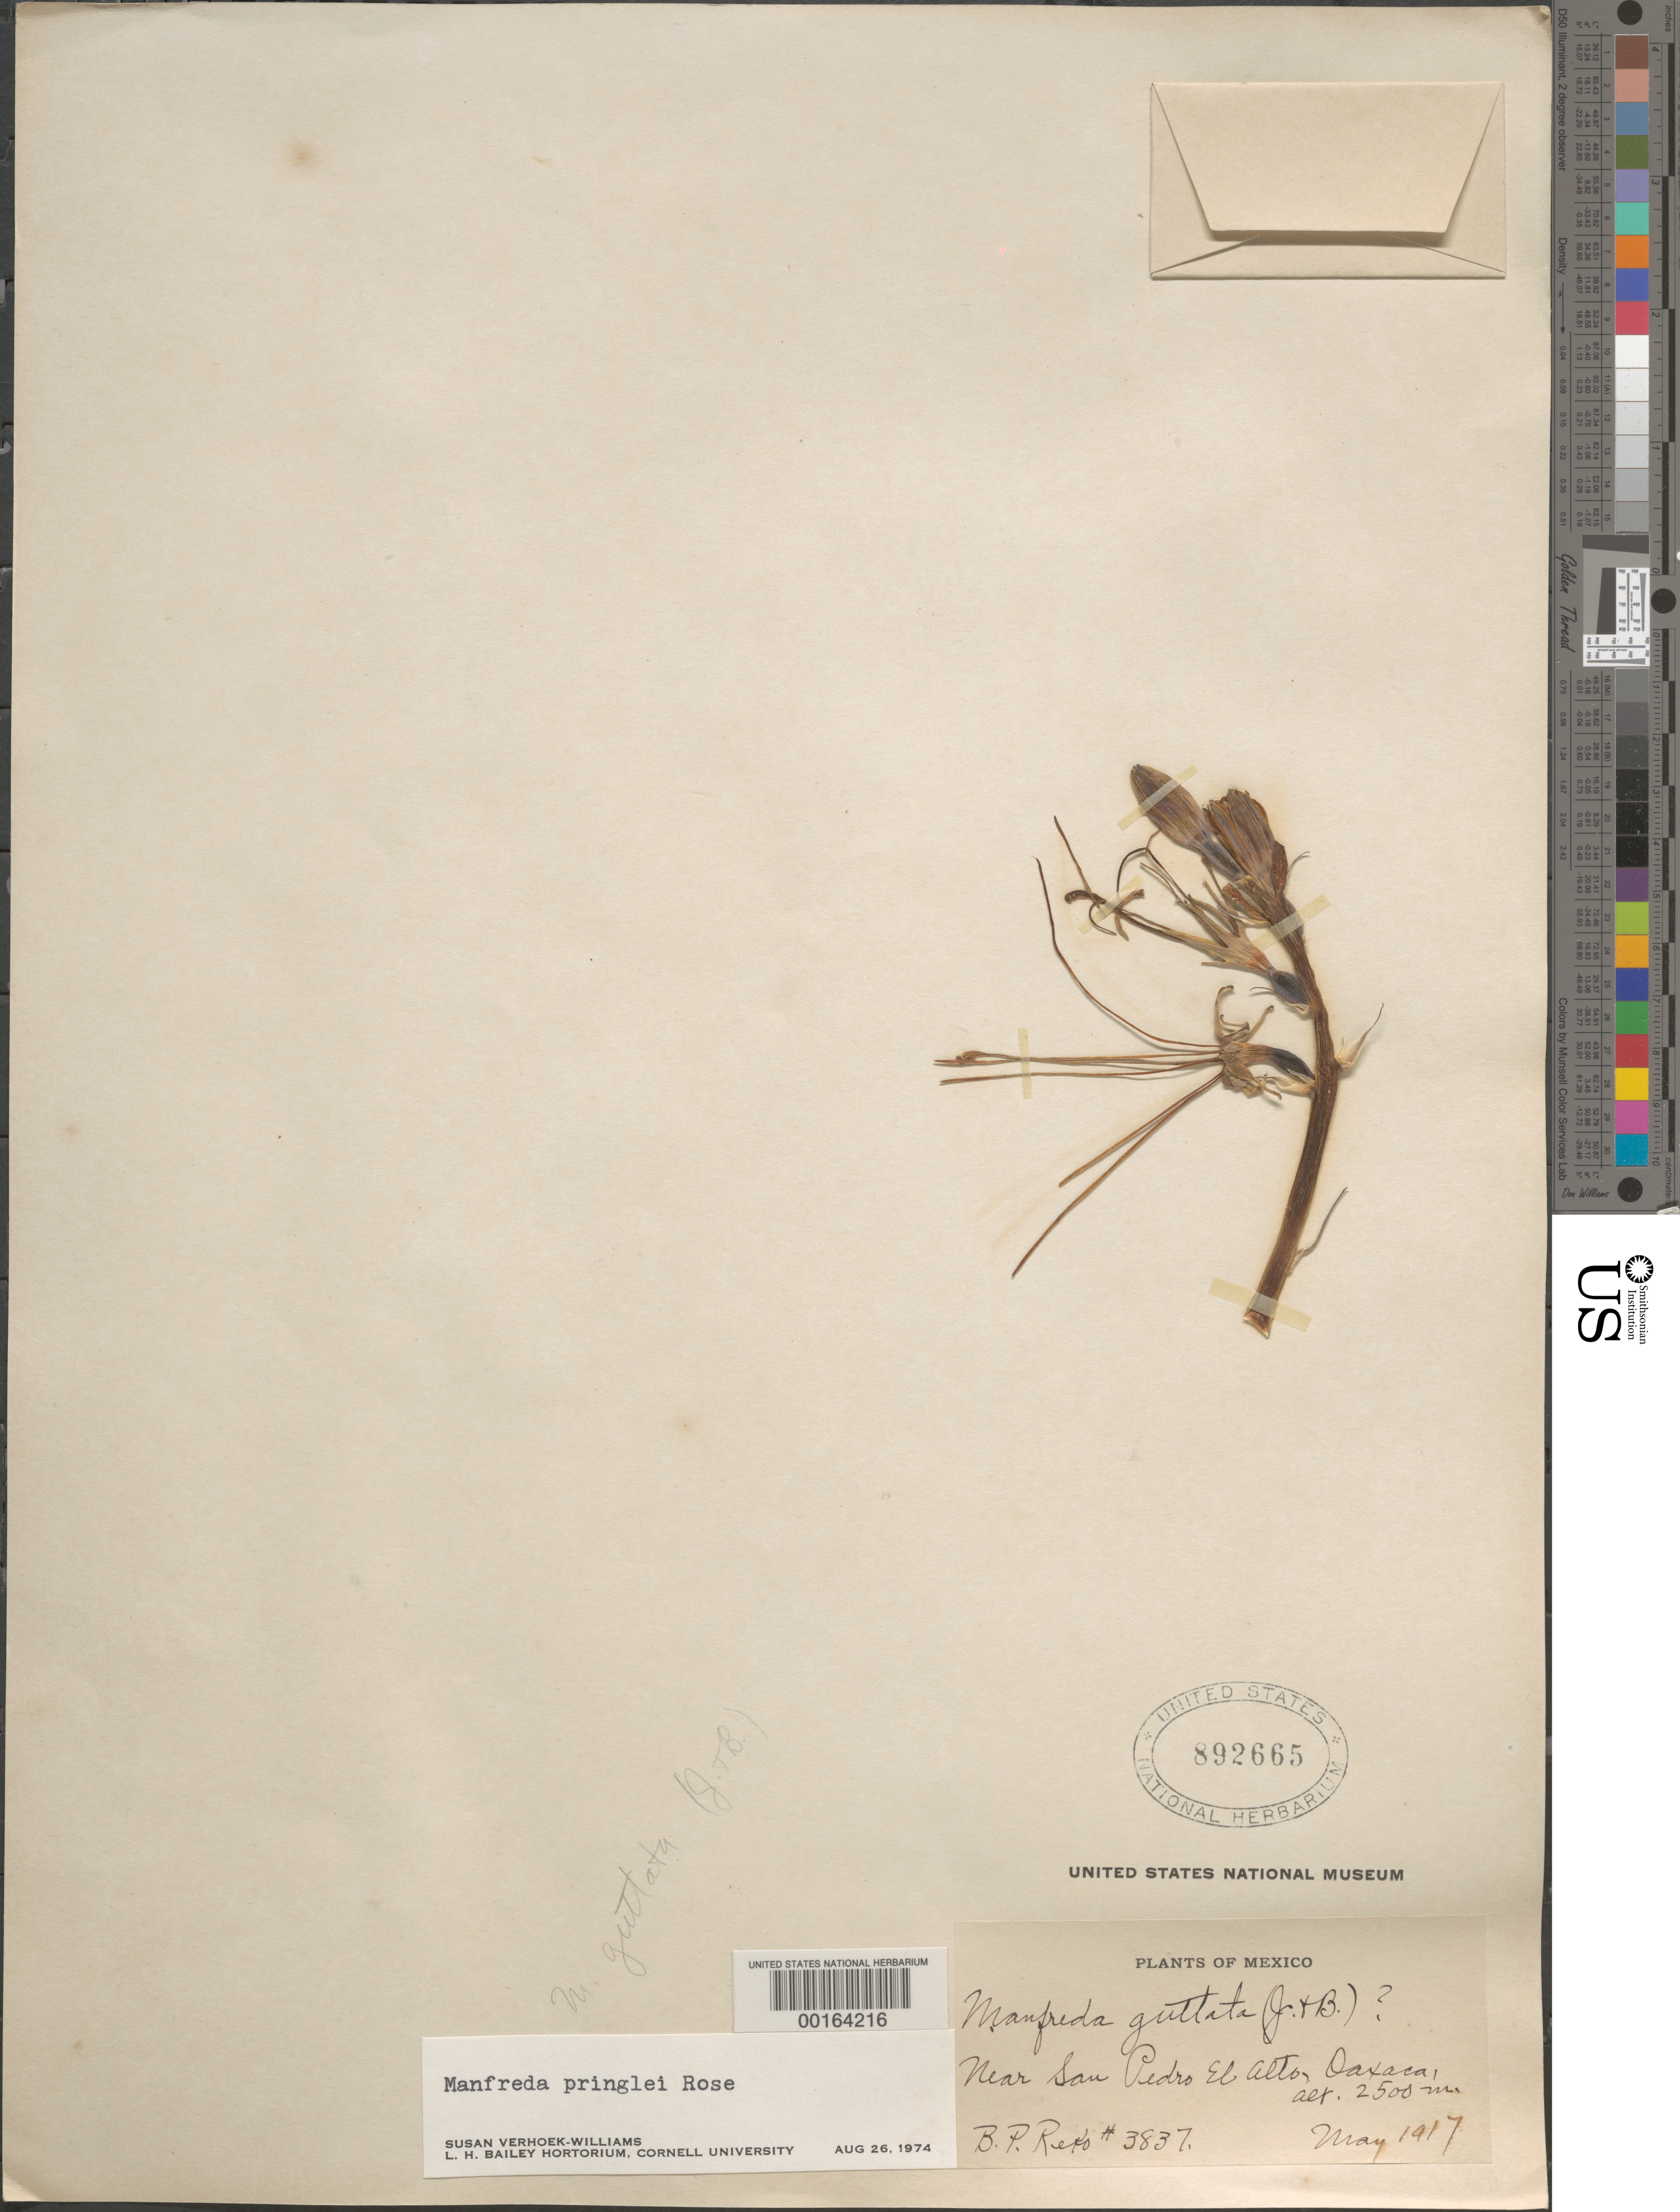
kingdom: Plantae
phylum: Tracheophyta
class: Liliopsida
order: Asparagales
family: Asparagaceae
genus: Manfreda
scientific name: Manfreda pringlei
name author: Rose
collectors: B. P. Reko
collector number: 3837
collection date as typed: May 1917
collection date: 1917-05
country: Mexico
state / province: Oaxaca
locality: Near san pedro el alto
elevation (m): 2500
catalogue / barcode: US 892665